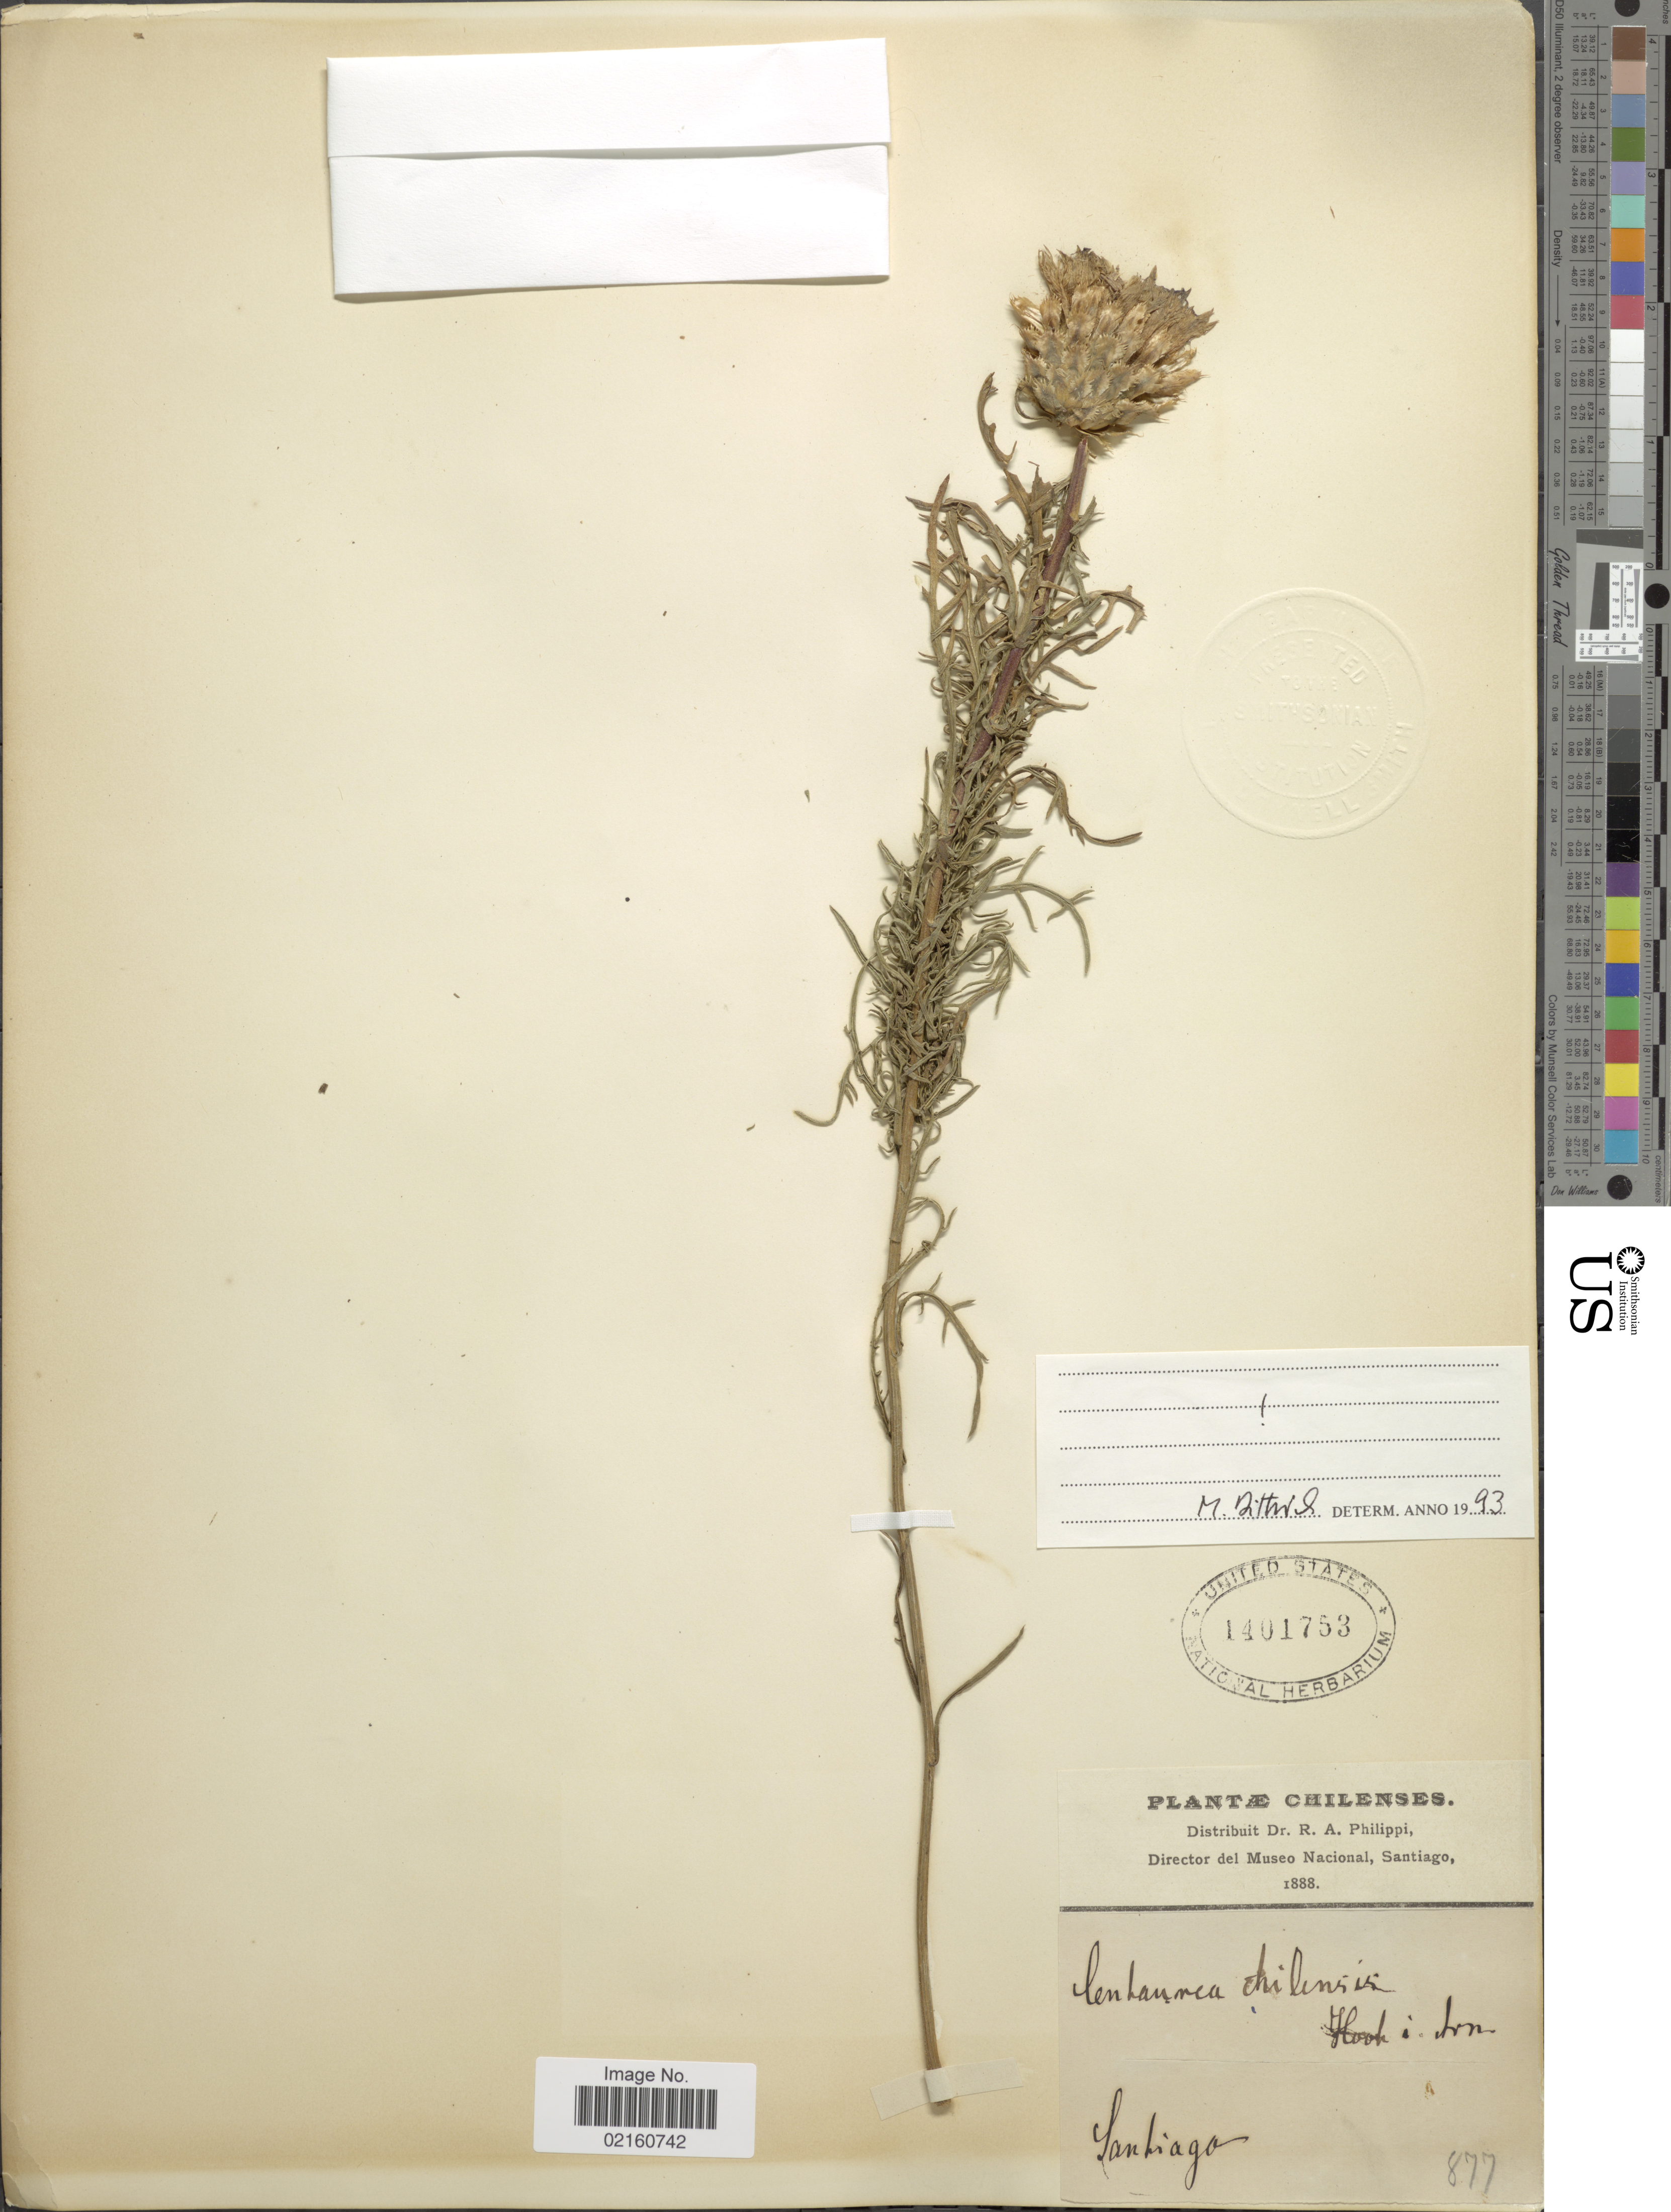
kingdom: Plantae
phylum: Tracheophyta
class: Magnoliopsida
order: Asterales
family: Asteraceae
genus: Centaurea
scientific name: Centaurea chilensis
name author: Bertero ex Hook. & Arn.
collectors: R. A. Philippi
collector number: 877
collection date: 1888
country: Chile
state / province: Región Metropolitana (RM)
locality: Santiago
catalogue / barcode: US 1401753